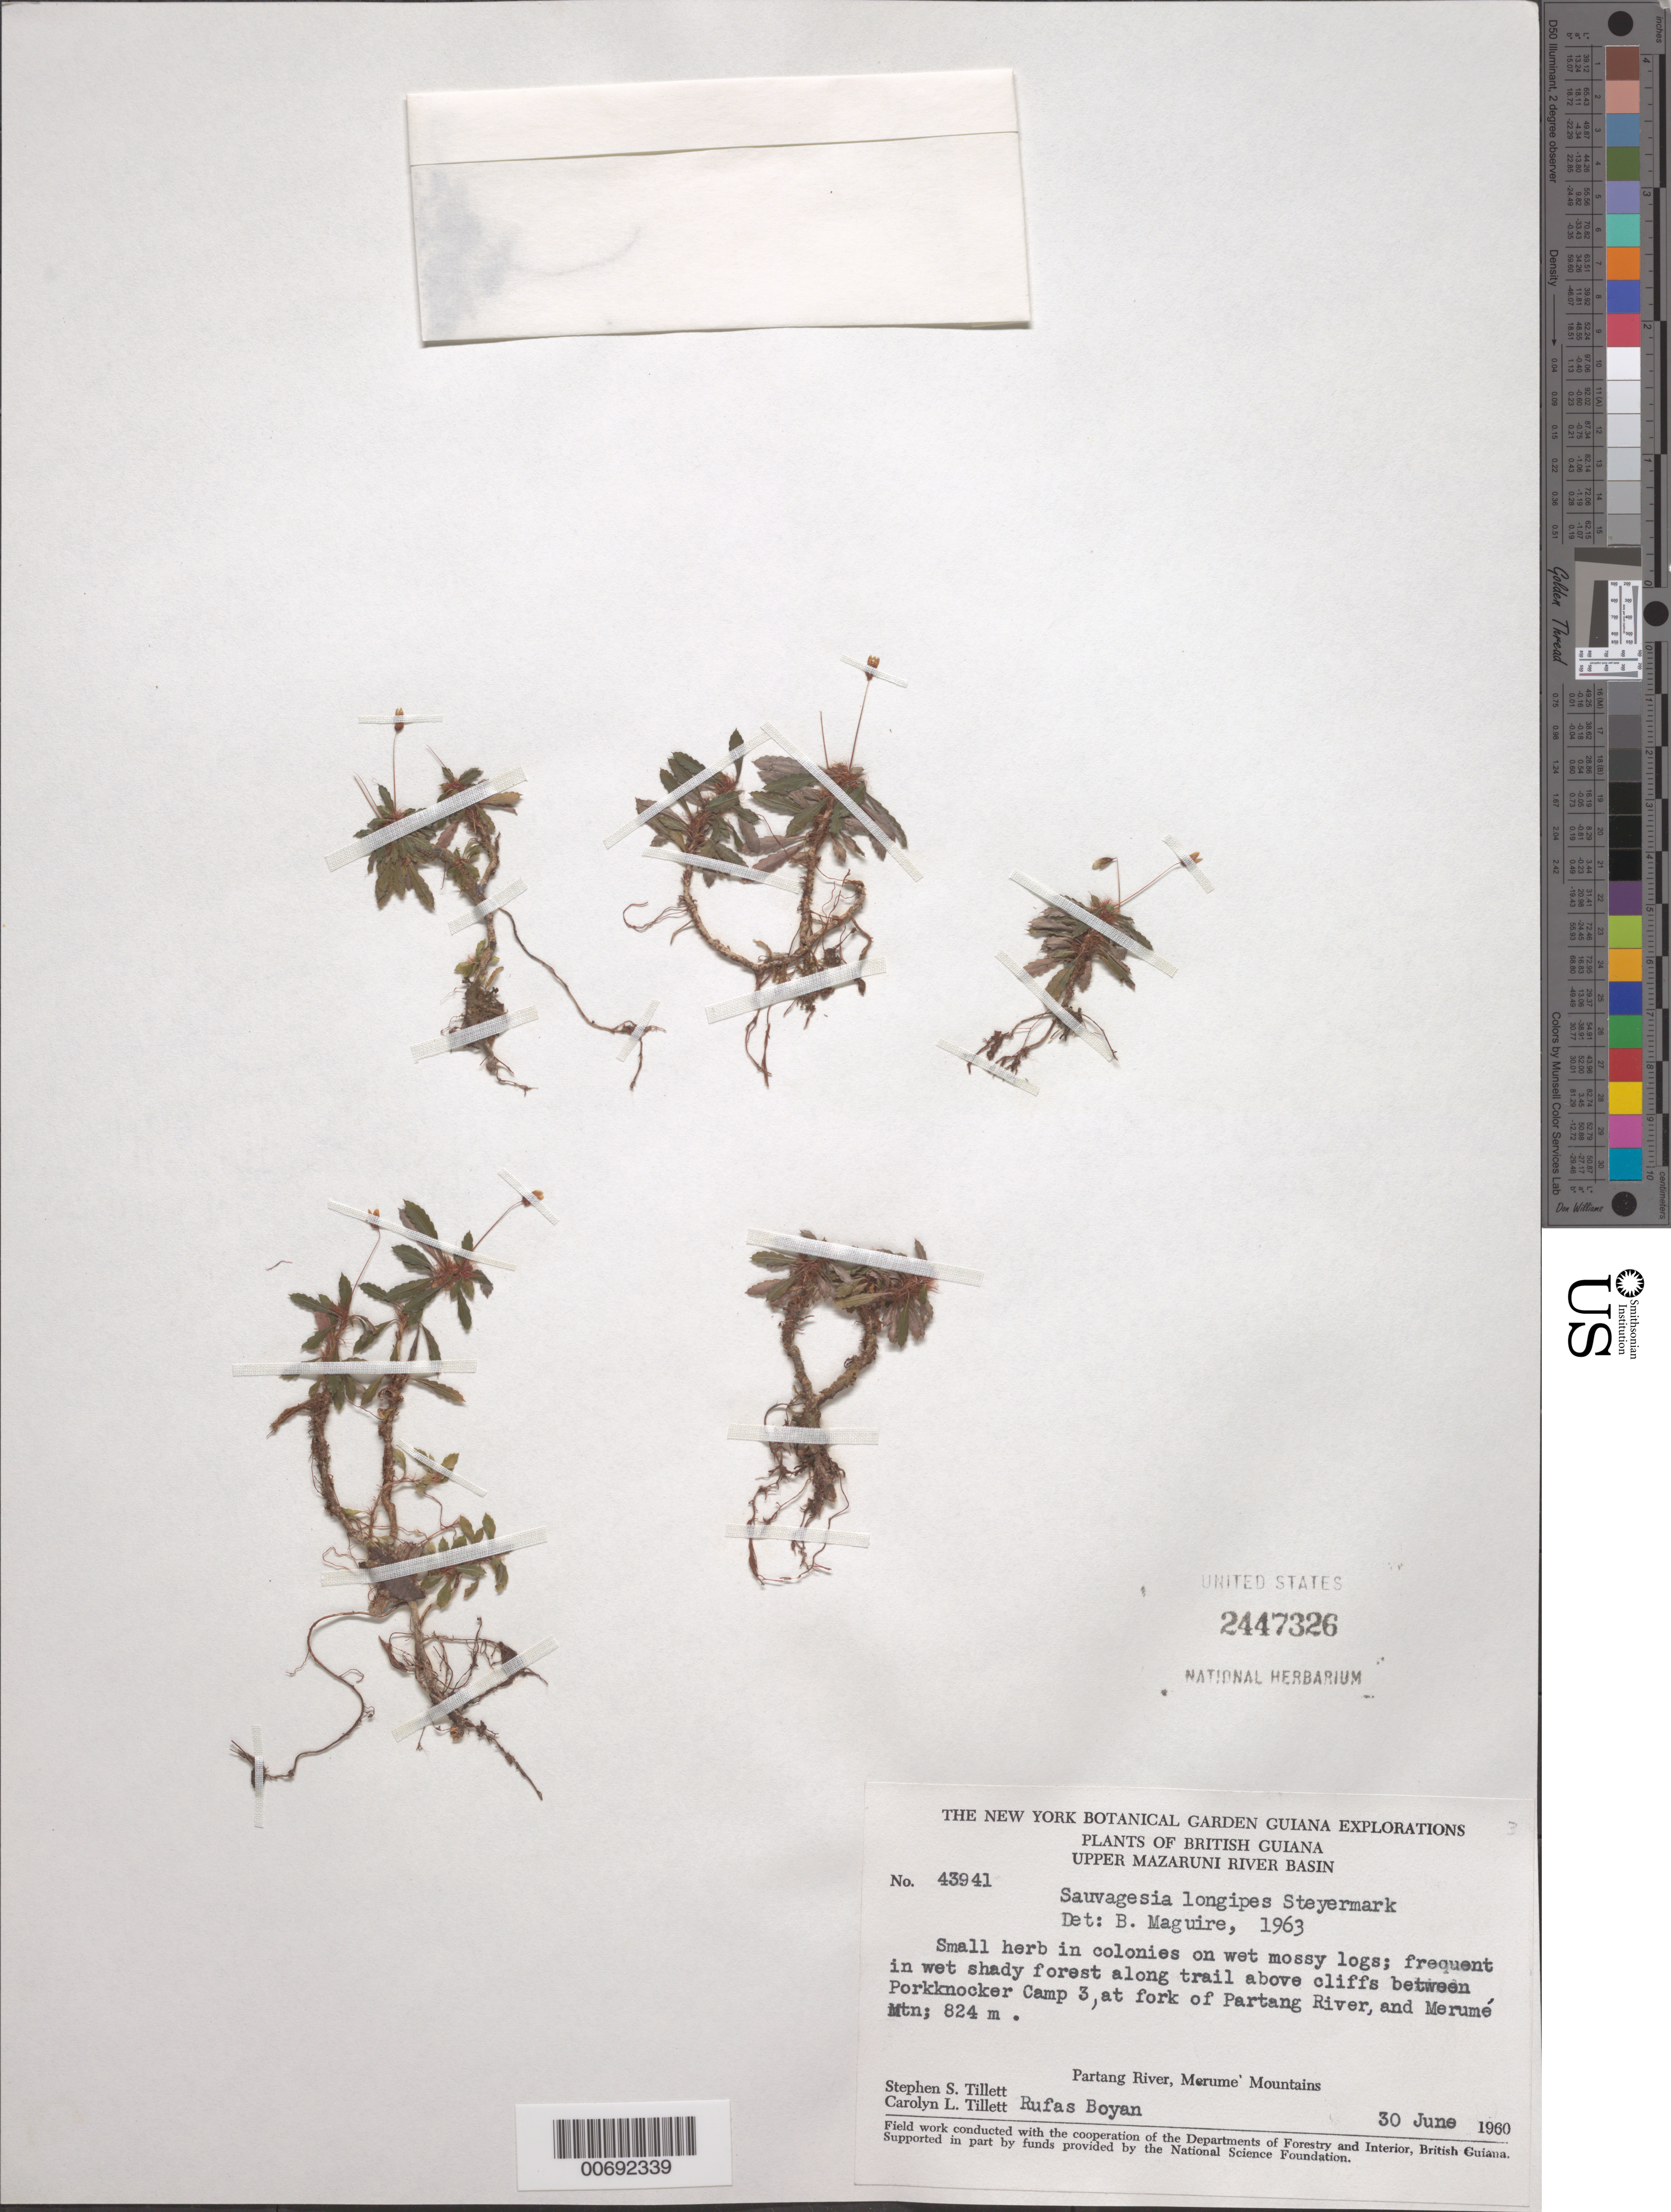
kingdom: Plantae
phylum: Tracheophyta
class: Magnoliopsida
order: Malpighiales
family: Ochnaceae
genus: Sauvagesia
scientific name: Sauvagesia longipes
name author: Steyerm.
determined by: Maguire, Bassett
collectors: S. S. Tillett, C. L. Tillett & R. Boyan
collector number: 43941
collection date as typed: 30-Jun-60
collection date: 1960-06-30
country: Guyana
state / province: Cuyuni-Mazaruni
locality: Merume Mts., Partang R., upper Mazaruni River Basin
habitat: Wet mossy logs, wet shady forest along trail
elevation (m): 1143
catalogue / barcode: US 2447326